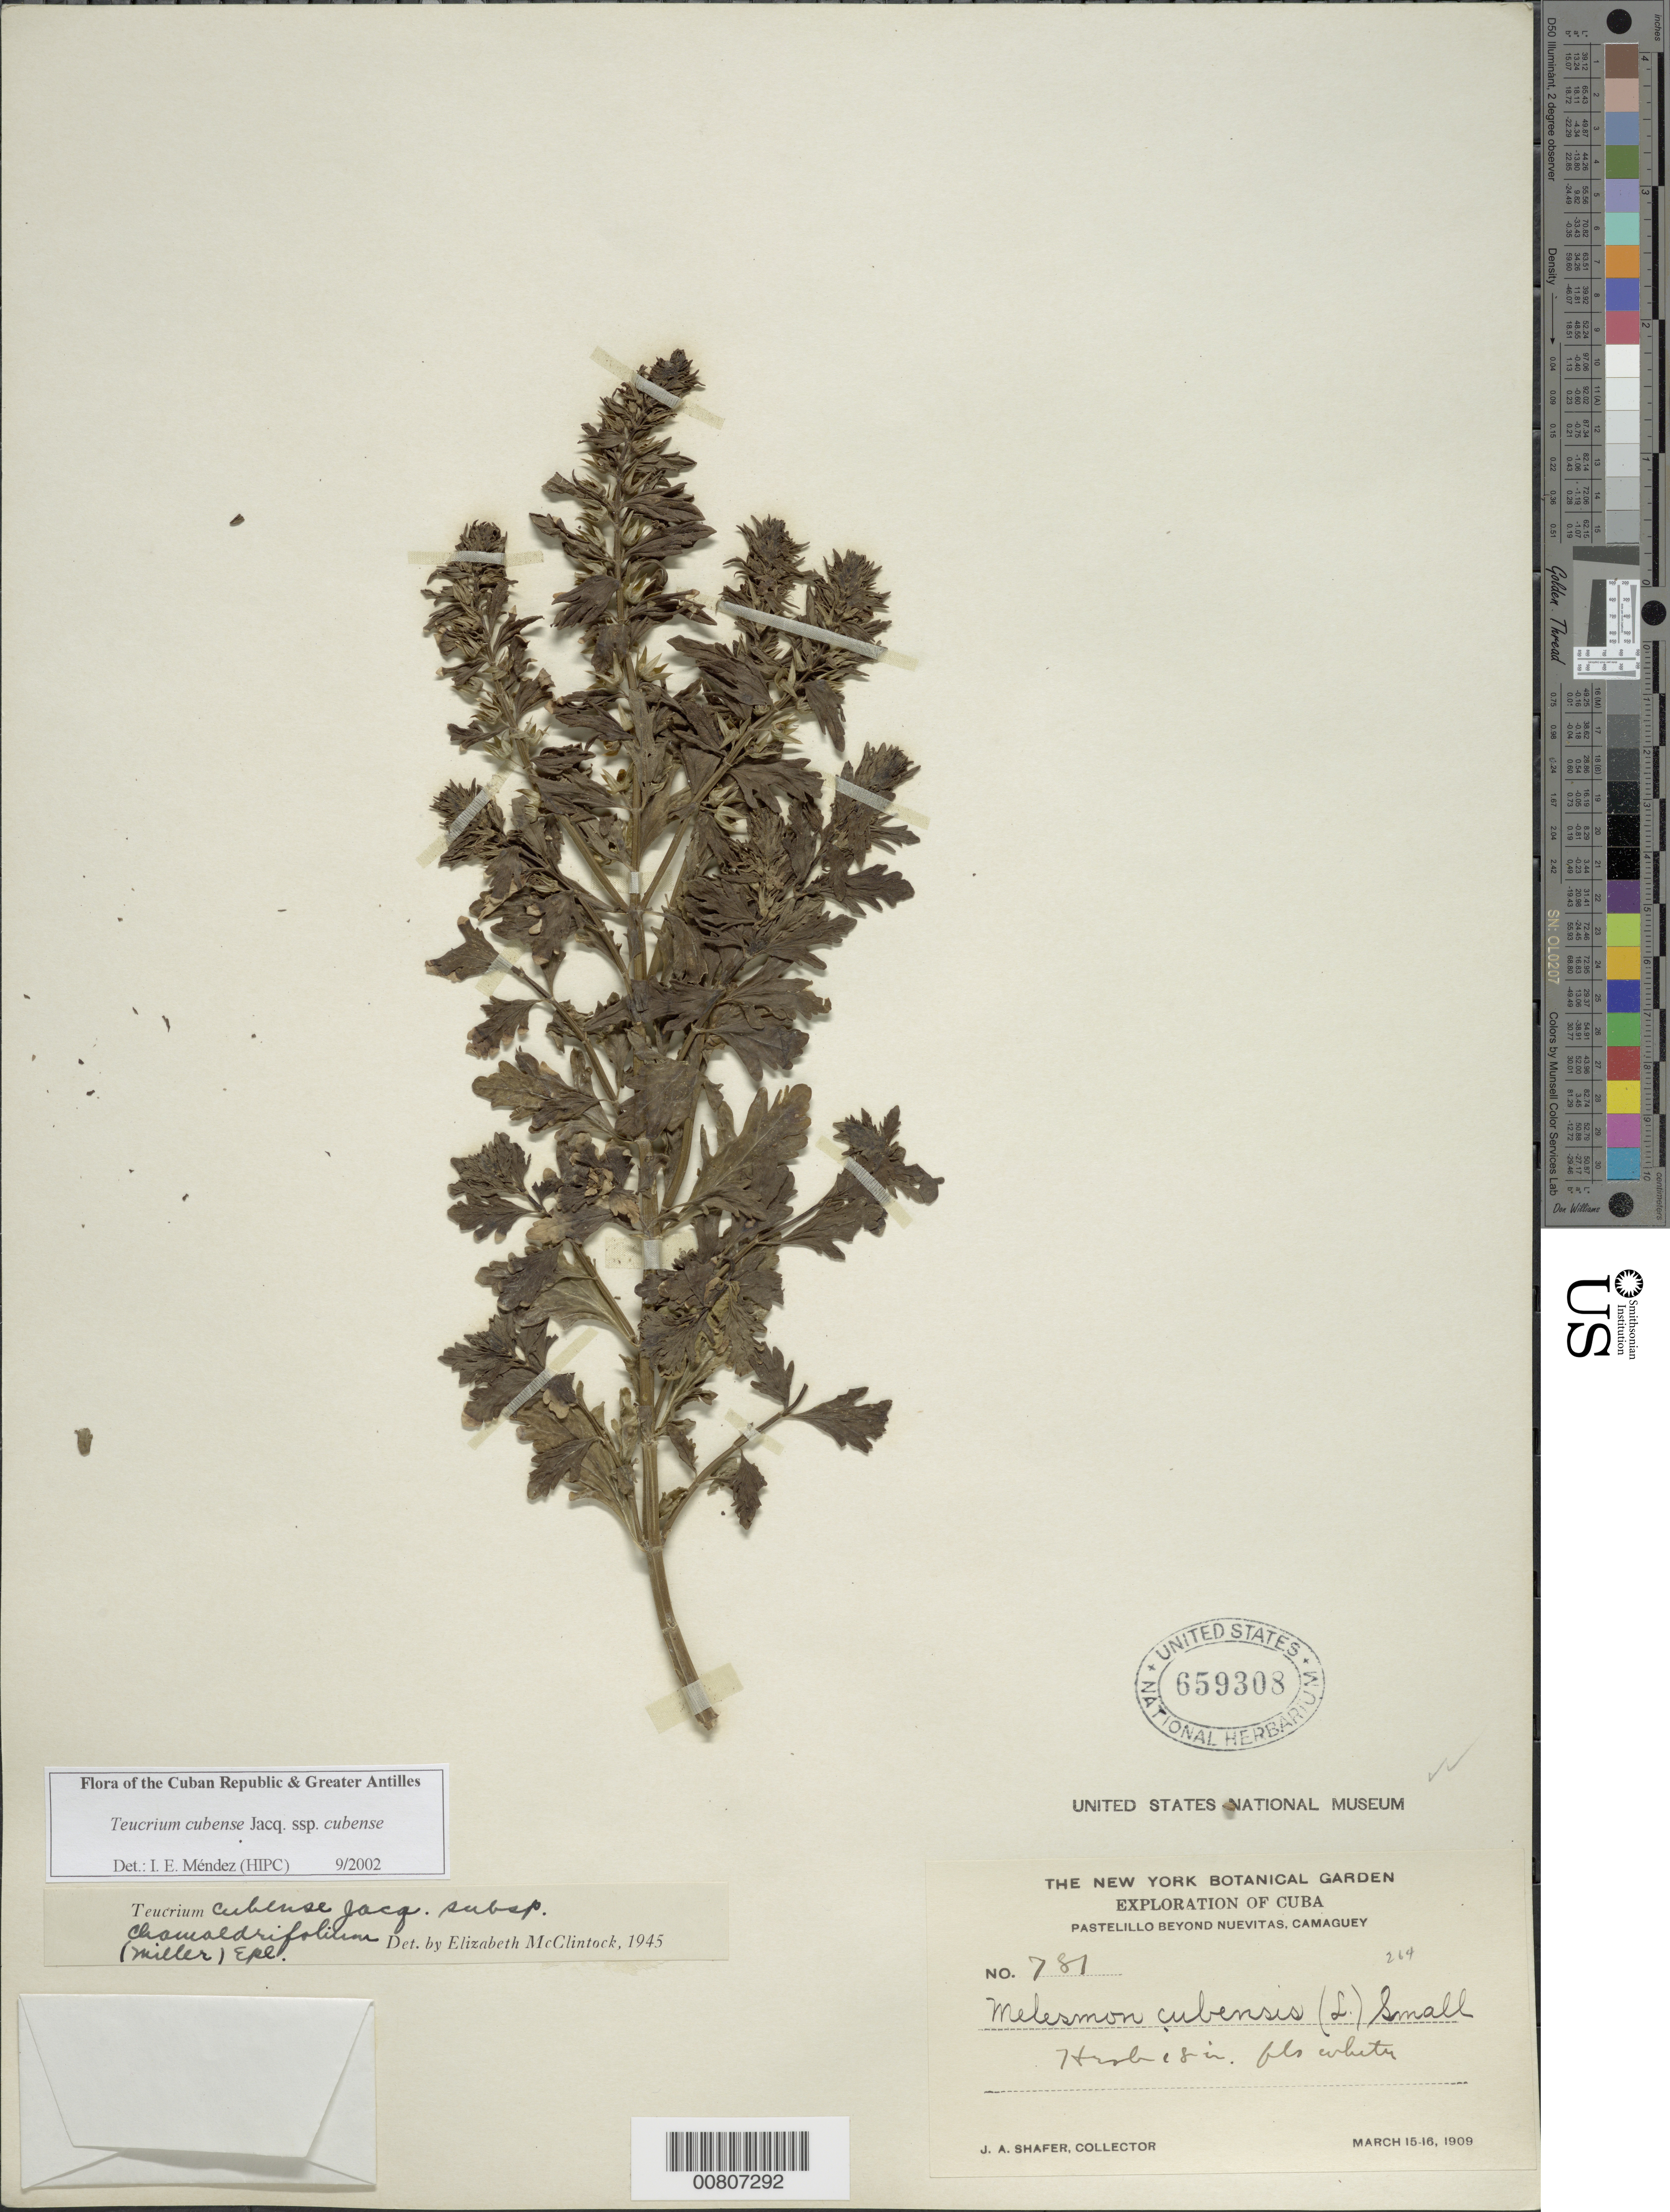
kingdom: Plantae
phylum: Tracheophyta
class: Magnoliopsida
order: Lamiales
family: Lamiaceae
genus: Teucrium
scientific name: Teucrium cubense subsp. cubense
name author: Jacq.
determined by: Méndez, Isidro E., (HIPC)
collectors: J. A. Shafer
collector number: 781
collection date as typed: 15 Mar 1909 to 16 Mar 1909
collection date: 1909-03-15/1909-03-16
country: Cuba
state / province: Camaguey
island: Cuba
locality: Pastelillo beyond Nuevitas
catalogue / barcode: US 659308